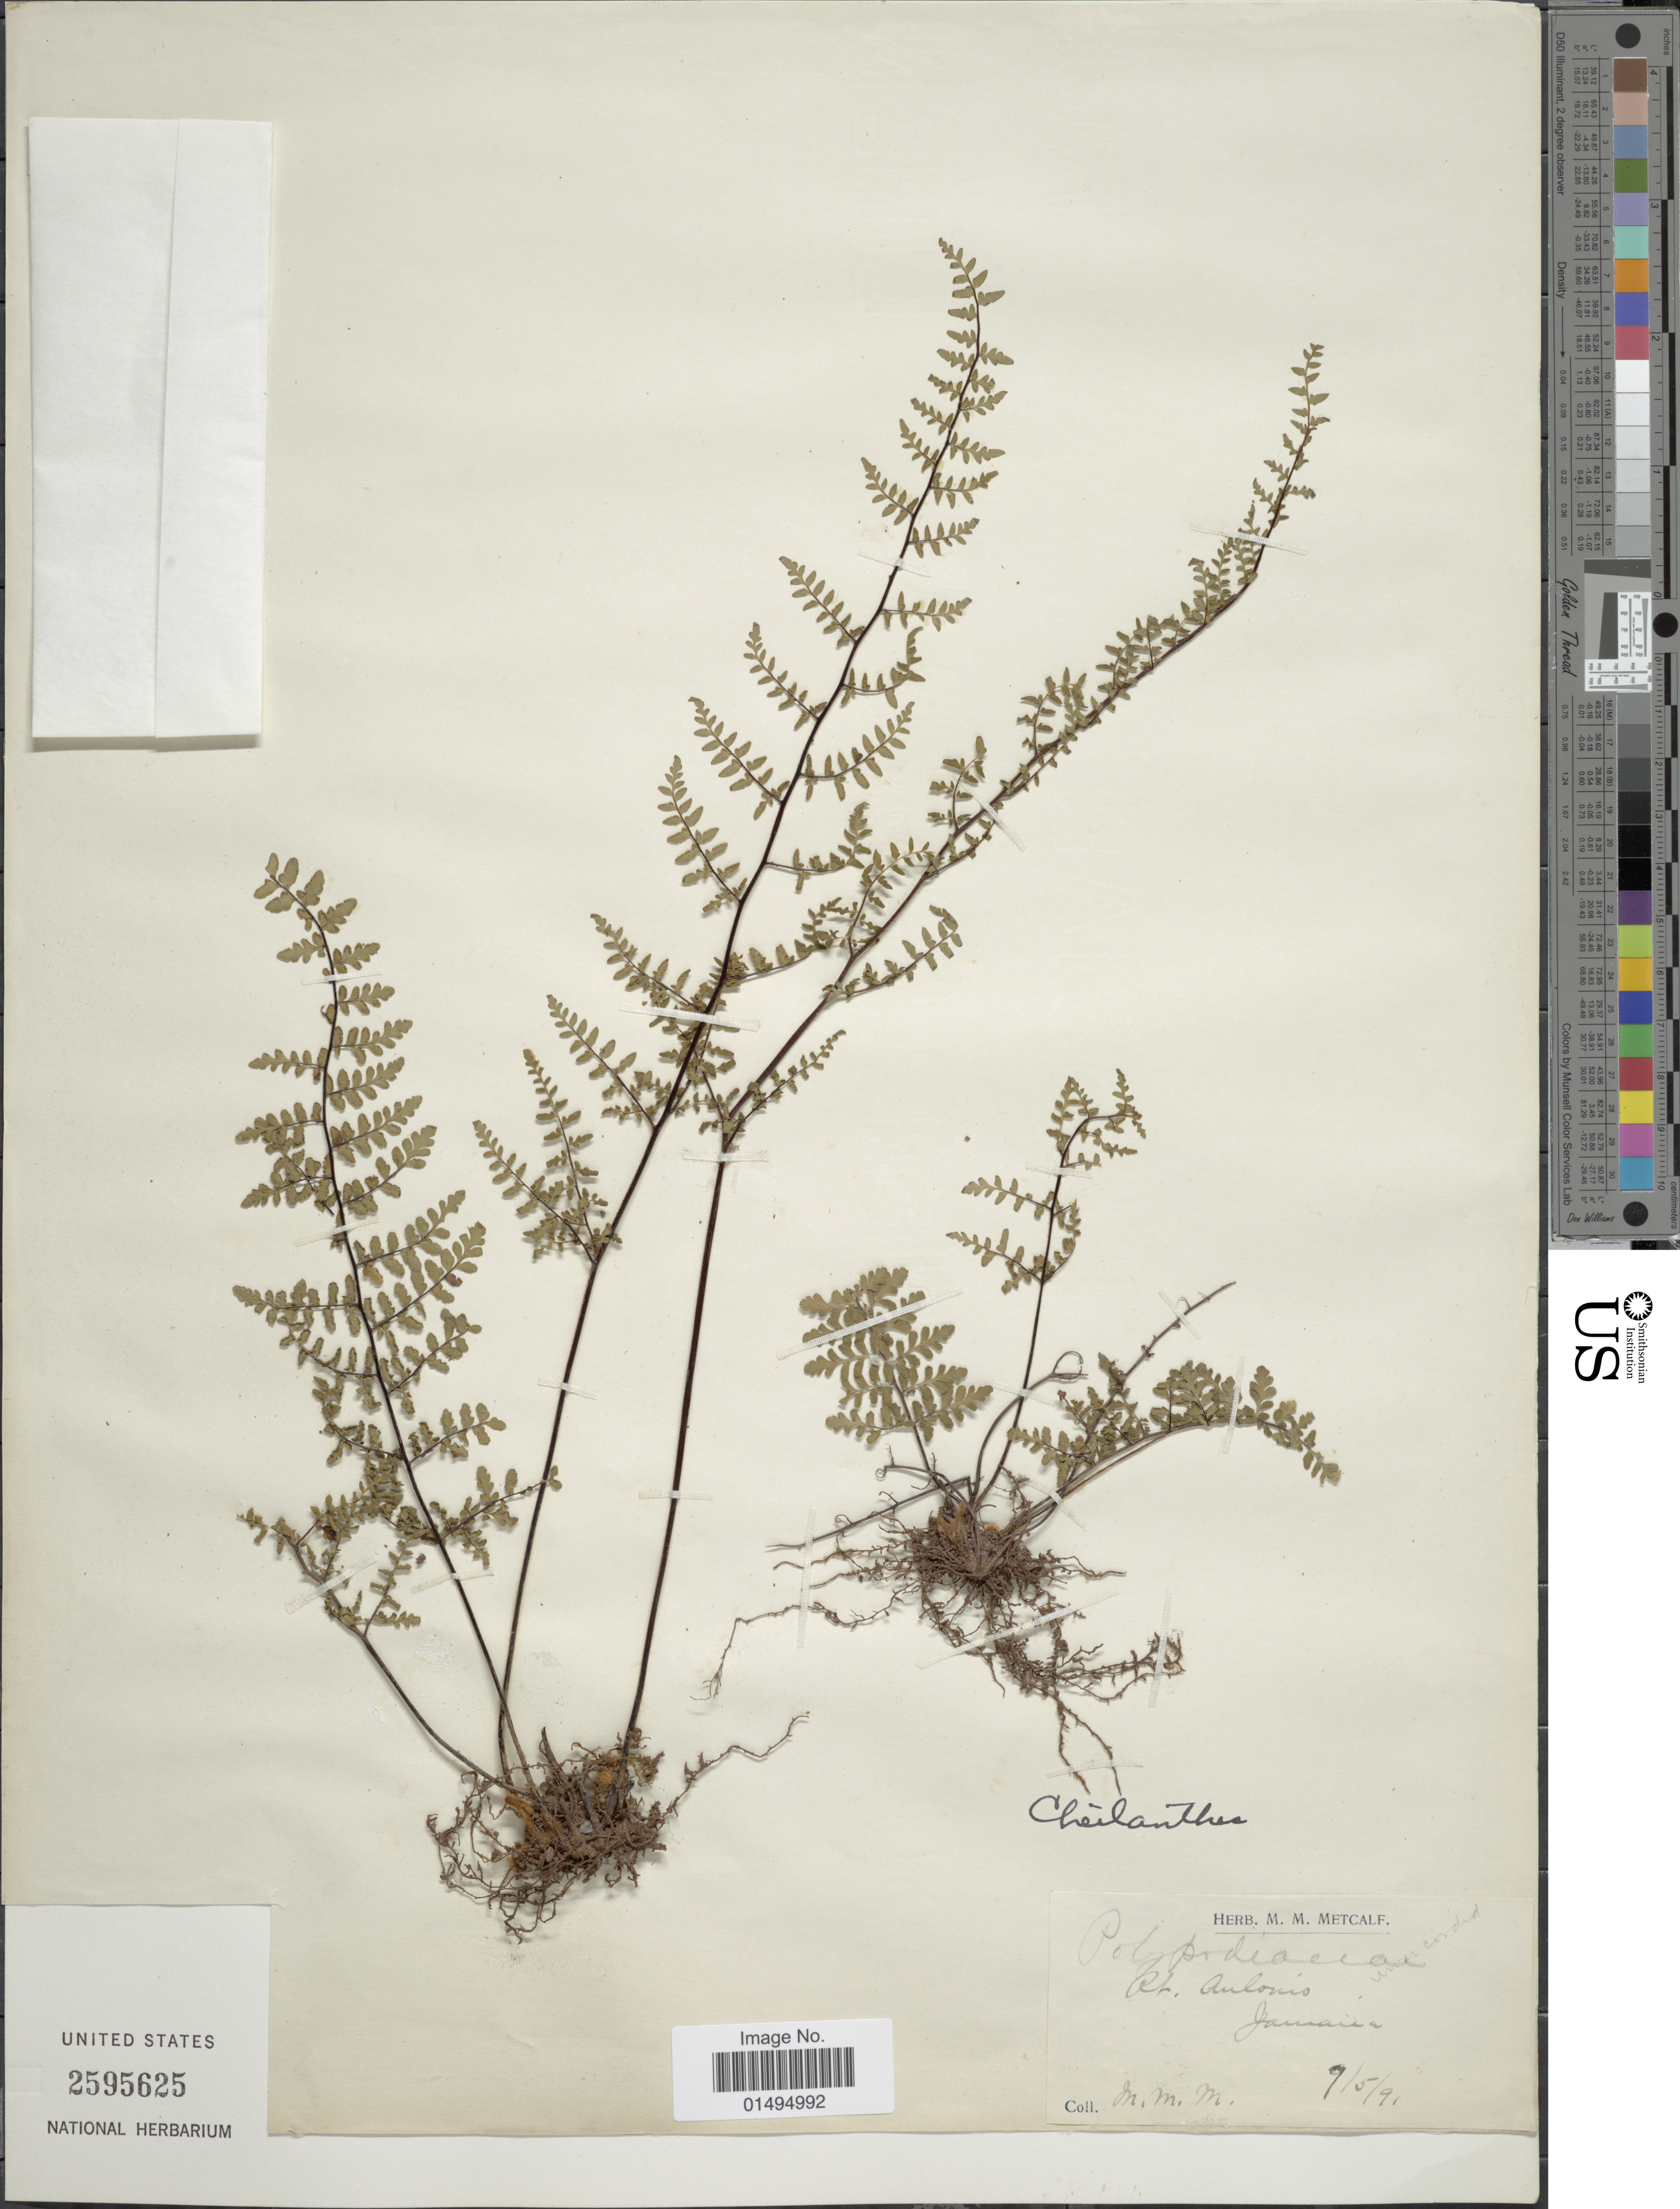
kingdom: Plantae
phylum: Tracheophyta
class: Polypodiopsida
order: Polypodiales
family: Pteridaceae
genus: Myriopteris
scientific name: Myriopteris microphylla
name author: (Sw.) Grusz & Windham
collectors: M. Metcalf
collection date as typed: Transcribed d/m/y: 9/5/91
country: Jamaica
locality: Pt. Antonio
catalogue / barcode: US 2595625